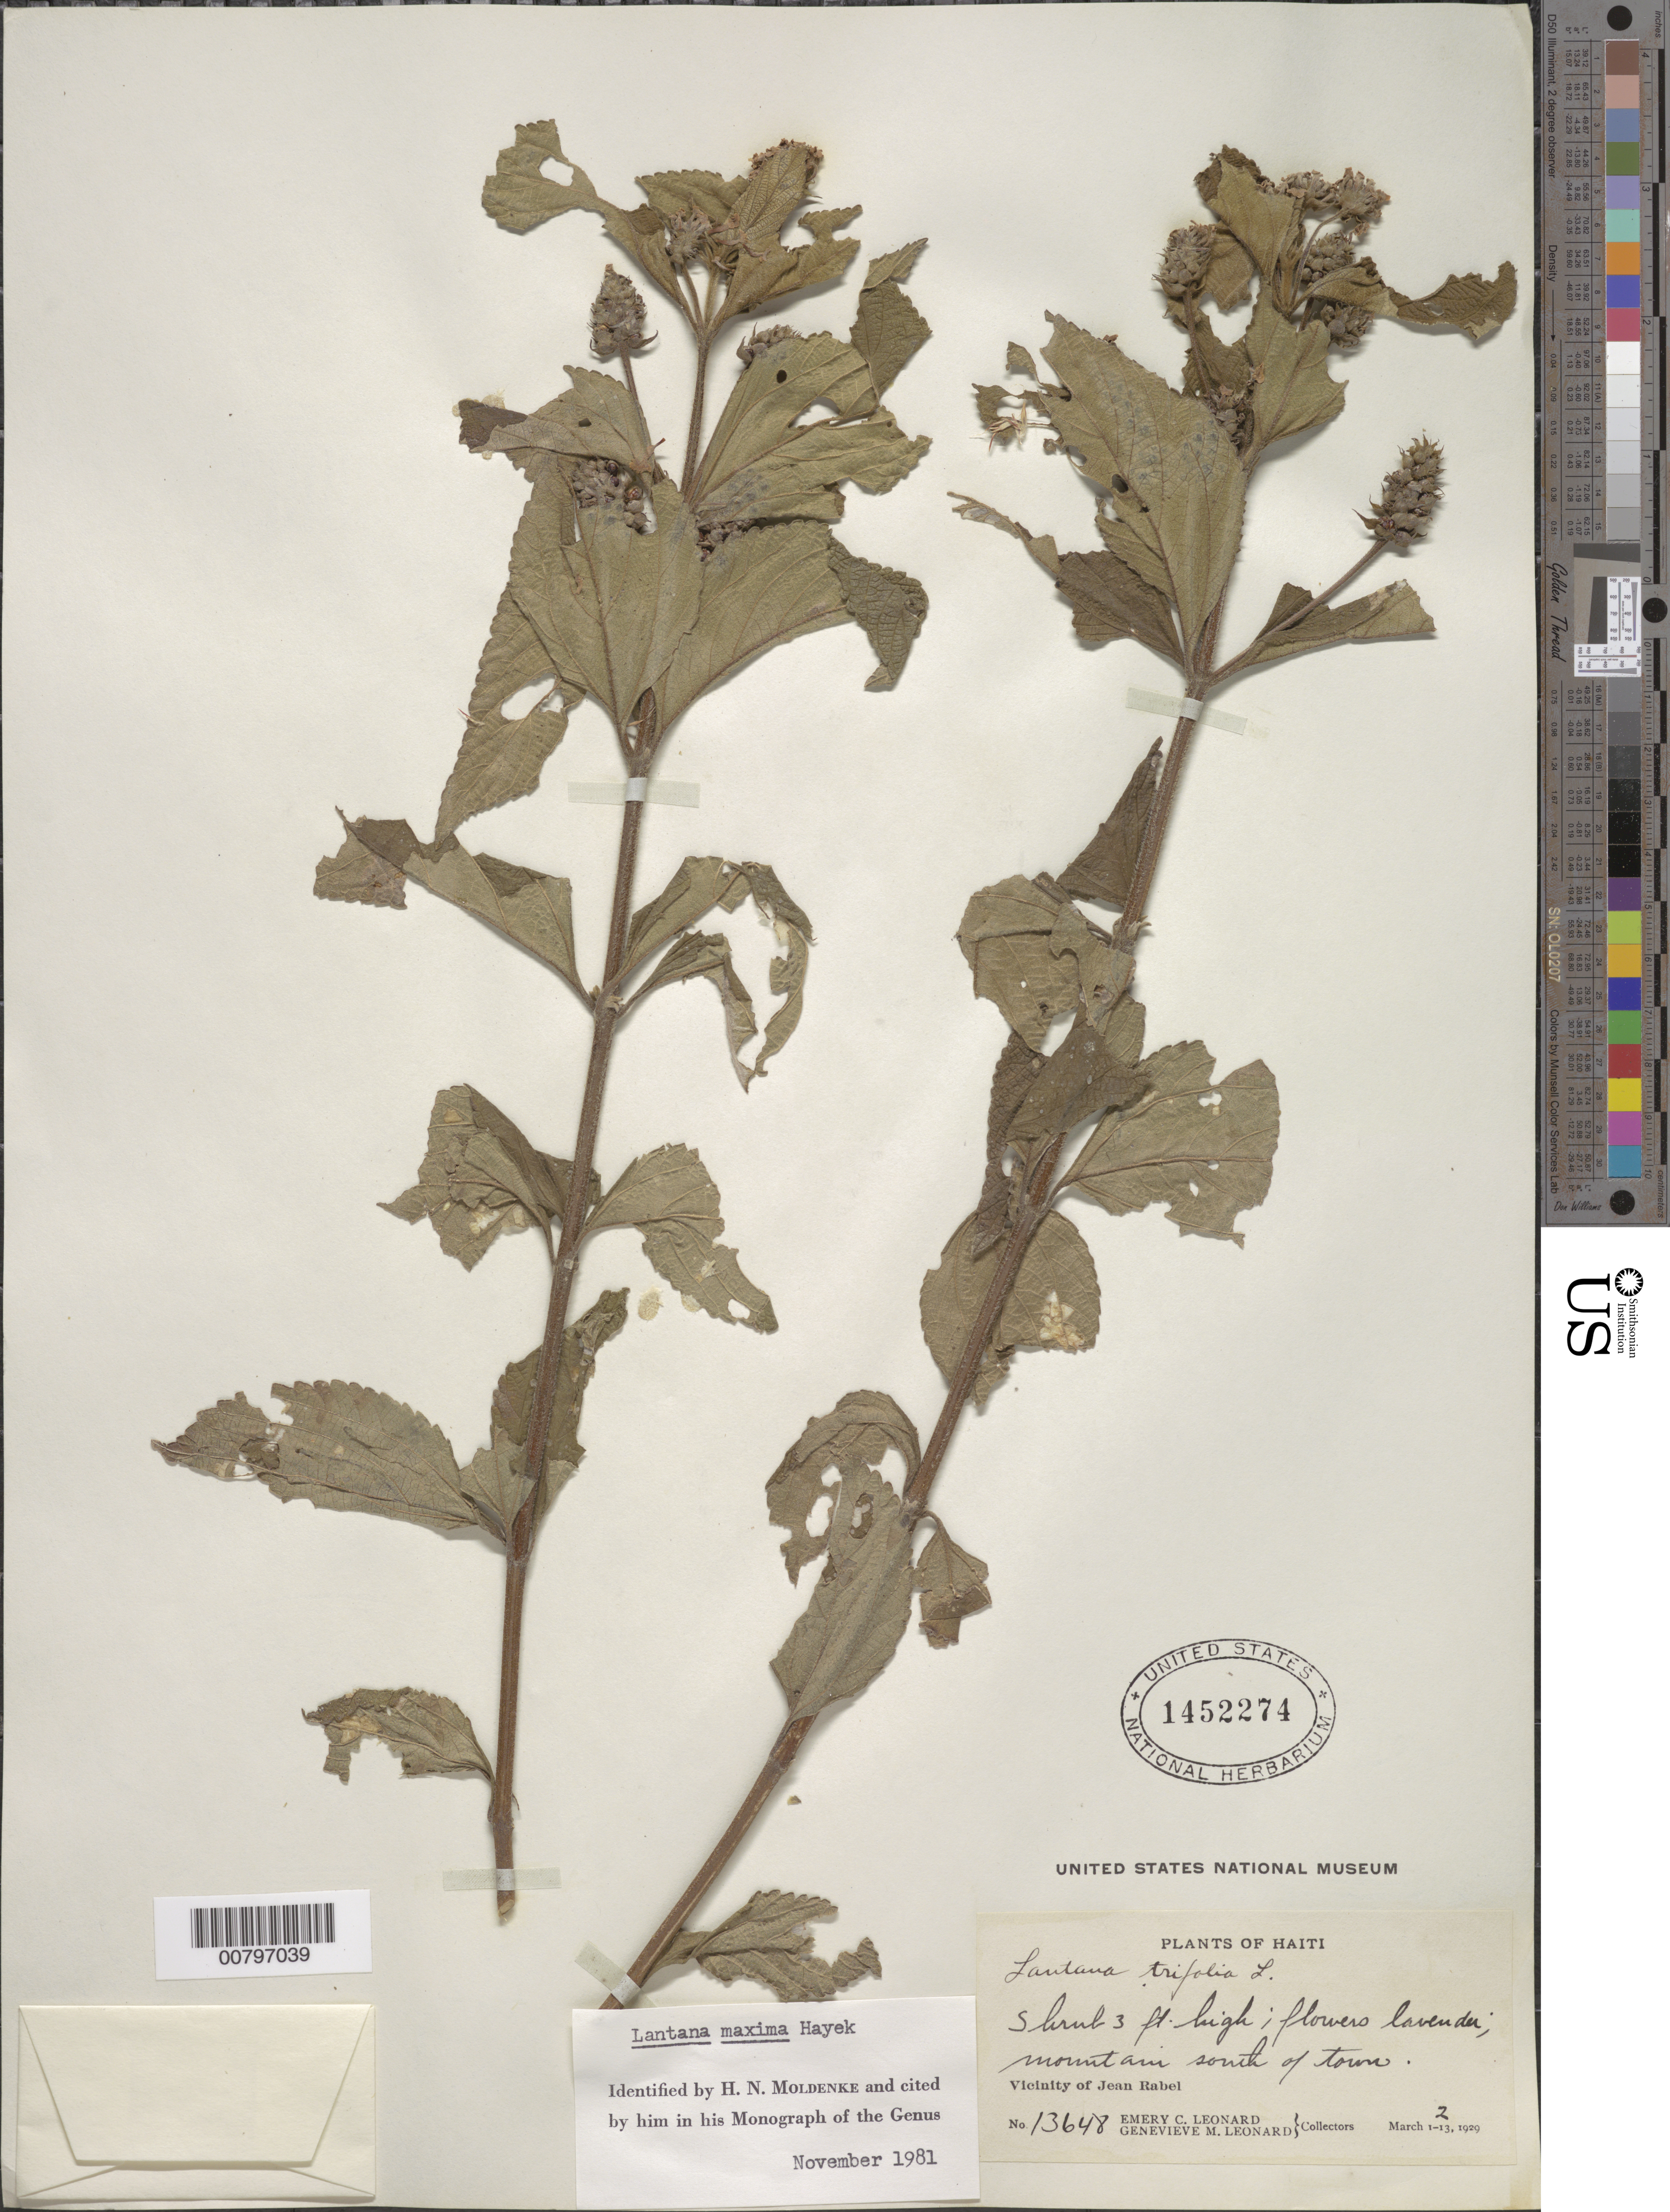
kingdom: Plantae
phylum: Tracheophyta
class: Magnoliopsida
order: Lamiales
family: Verbenaceae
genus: Lantana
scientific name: Lantana maxima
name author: Hayek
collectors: E. C. Leonard & G. M. Leonard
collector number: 13648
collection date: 1929-03-01/1929-03-02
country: Haiti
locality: Mountain south of town. Vicinity of Jean Rabel.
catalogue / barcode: US 1452274